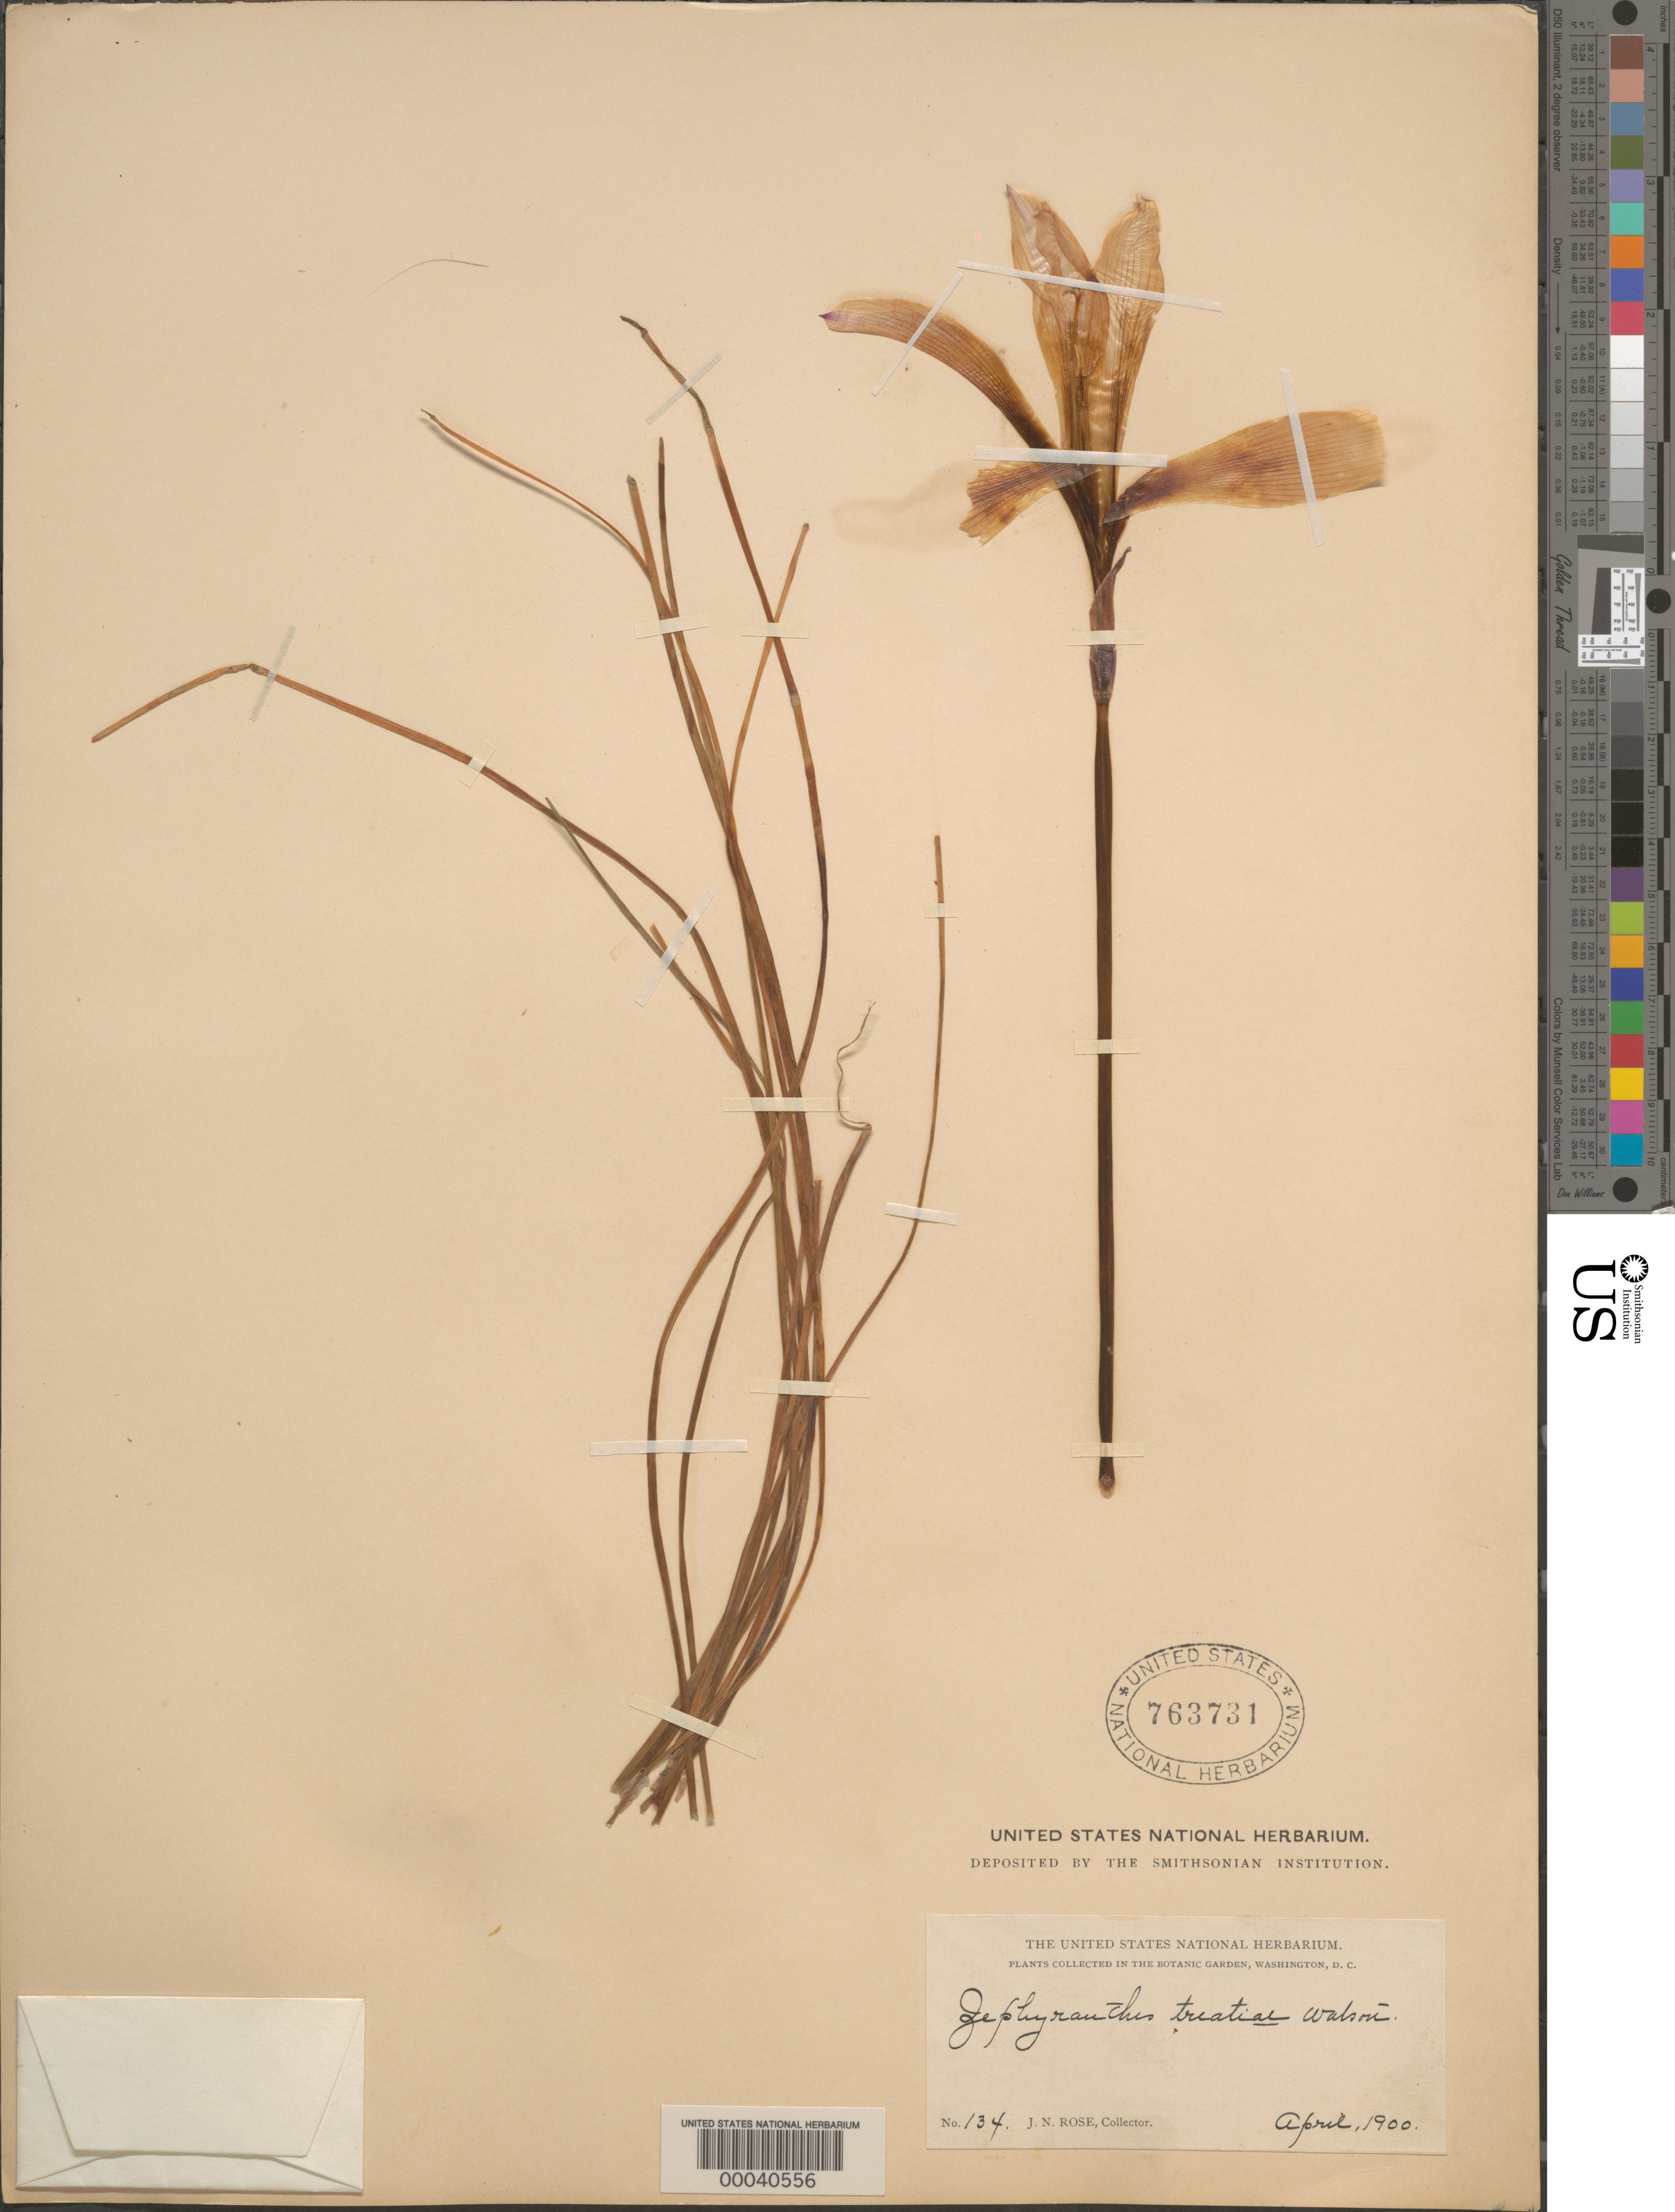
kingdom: Plantae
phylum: Tracheophyta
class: Liliopsida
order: Asparagales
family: Amaryllidaceae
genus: Zephyranthes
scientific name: Zephyranthes treatiae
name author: S. Watson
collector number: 134 Rose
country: United States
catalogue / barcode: US 763731